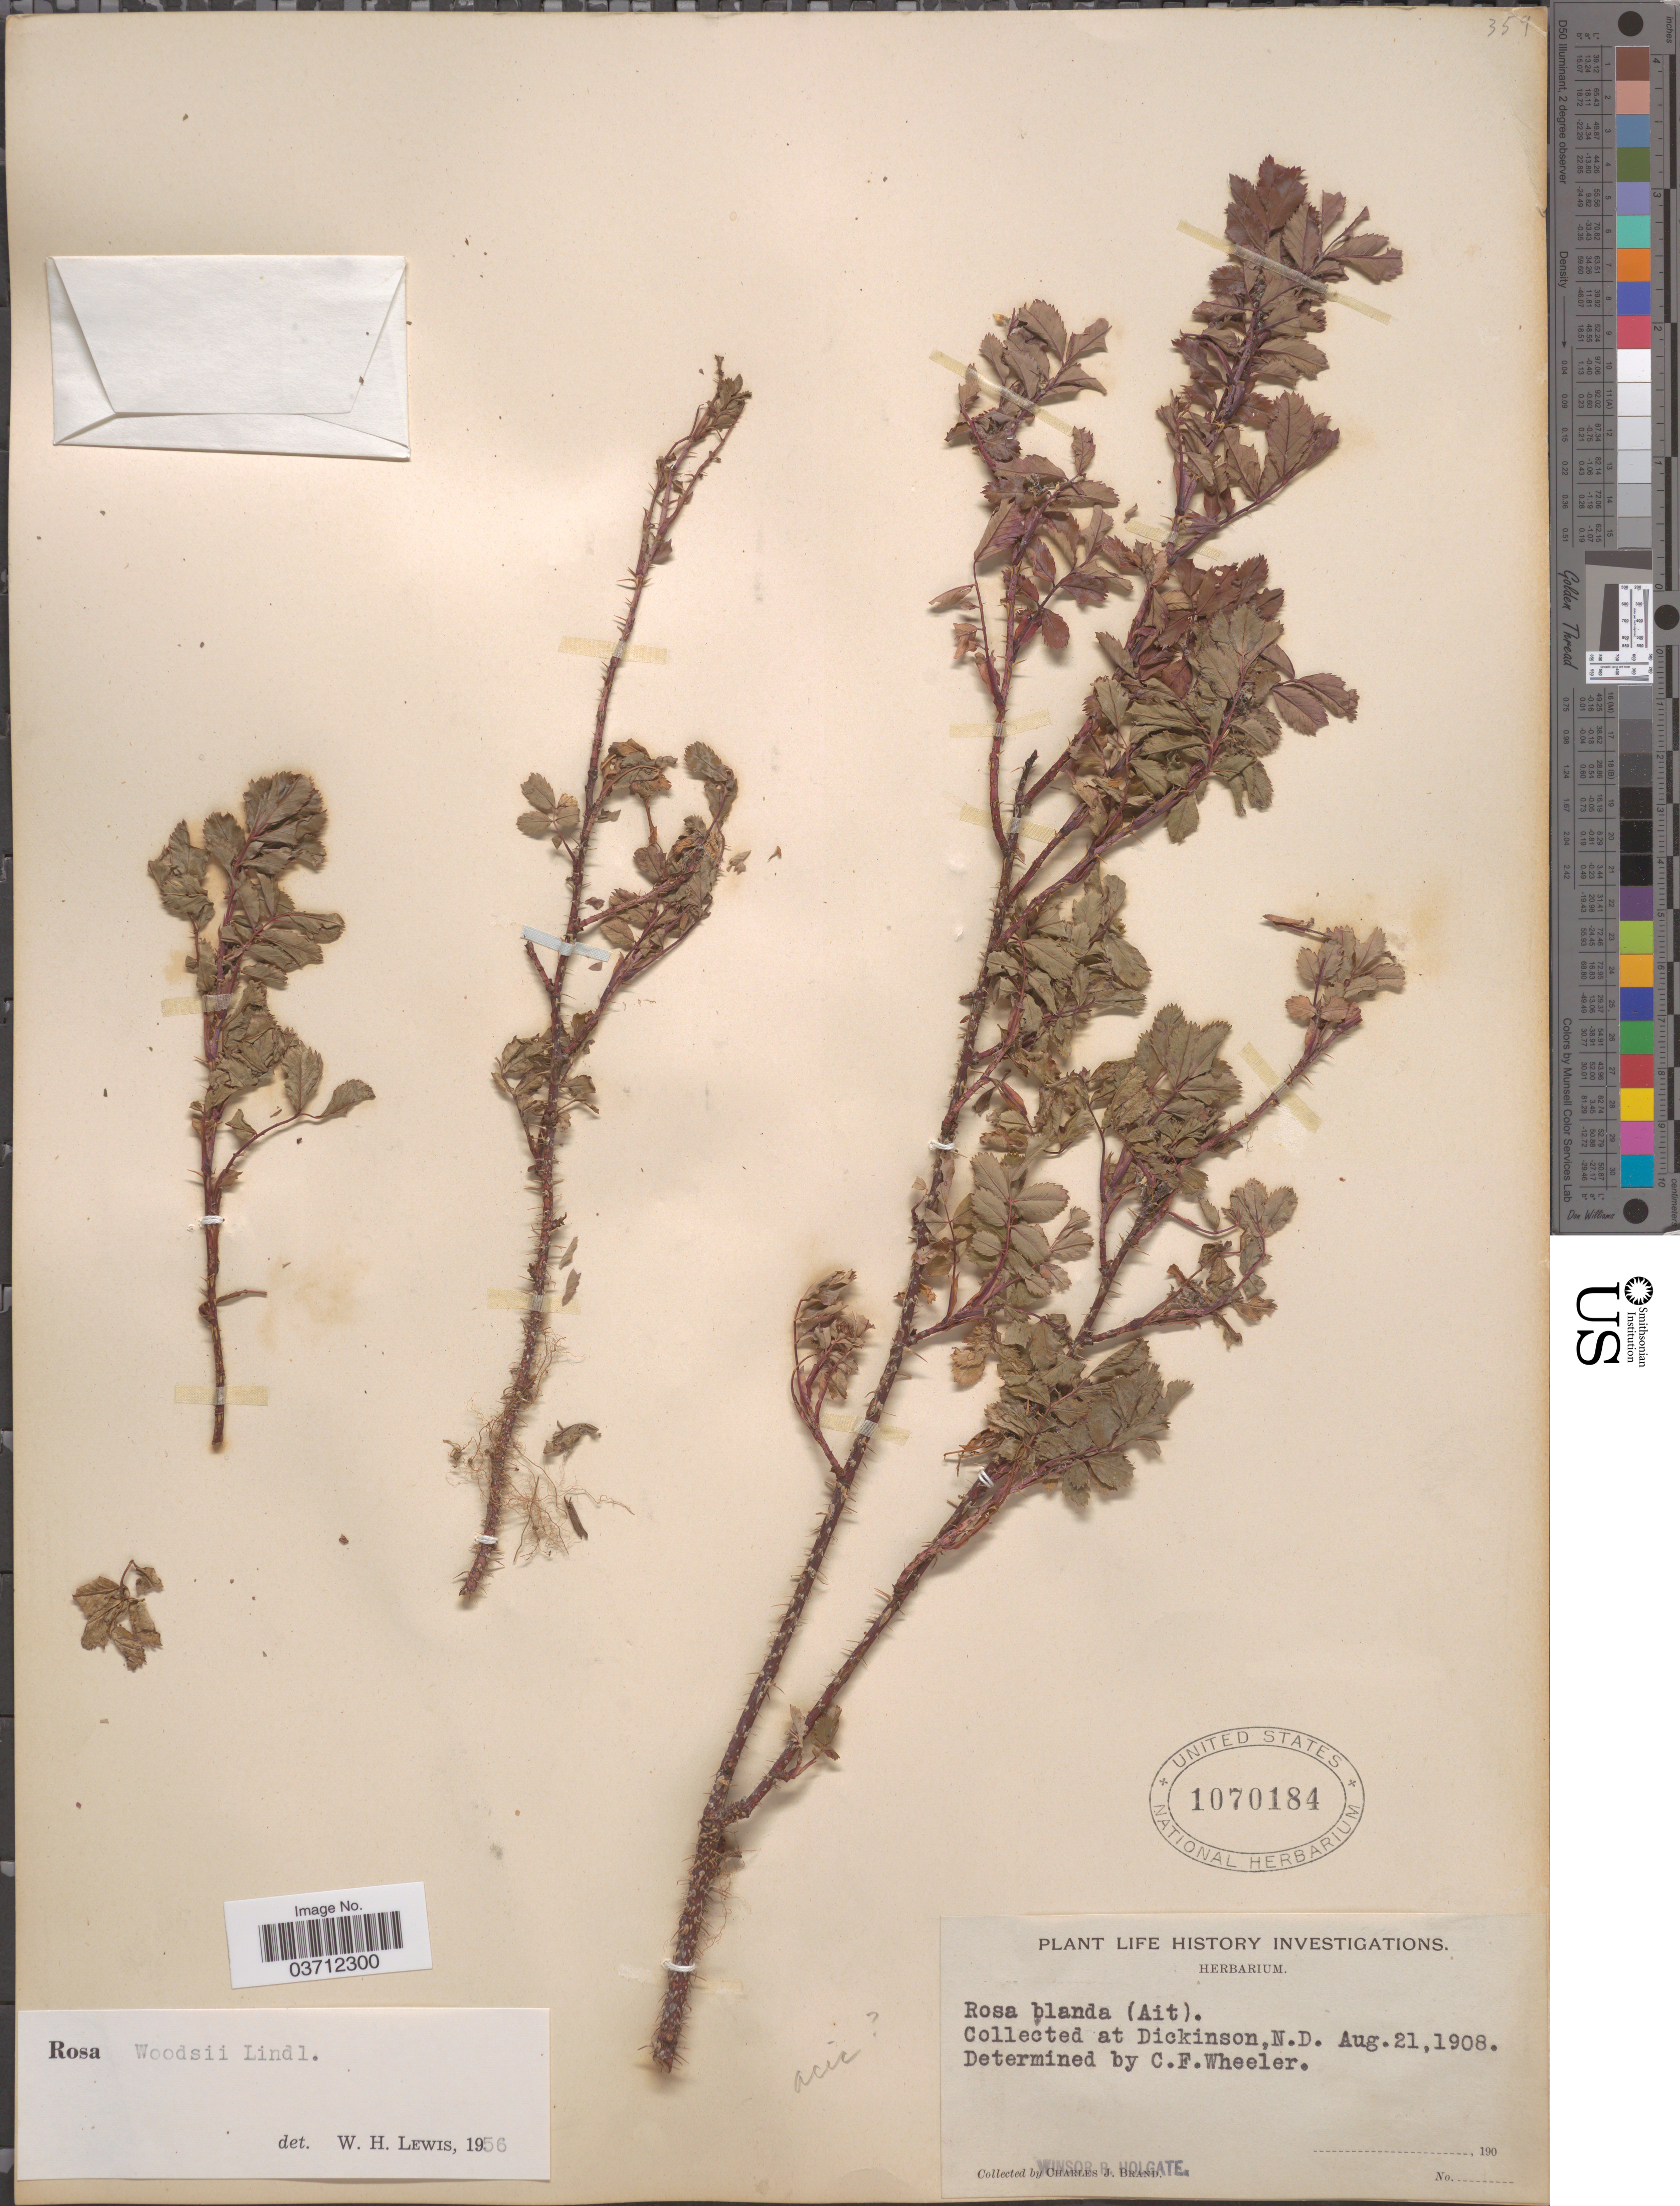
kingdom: Plantae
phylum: Tracheophyta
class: Magnoliopsida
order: Rosales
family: Rosaceae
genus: Rosa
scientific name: Rosa woodsii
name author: Lindl.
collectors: C. J. Brand & W. Holgate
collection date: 1908-08-21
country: United States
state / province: North Dakota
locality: At Dickinson.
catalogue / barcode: US 1070184